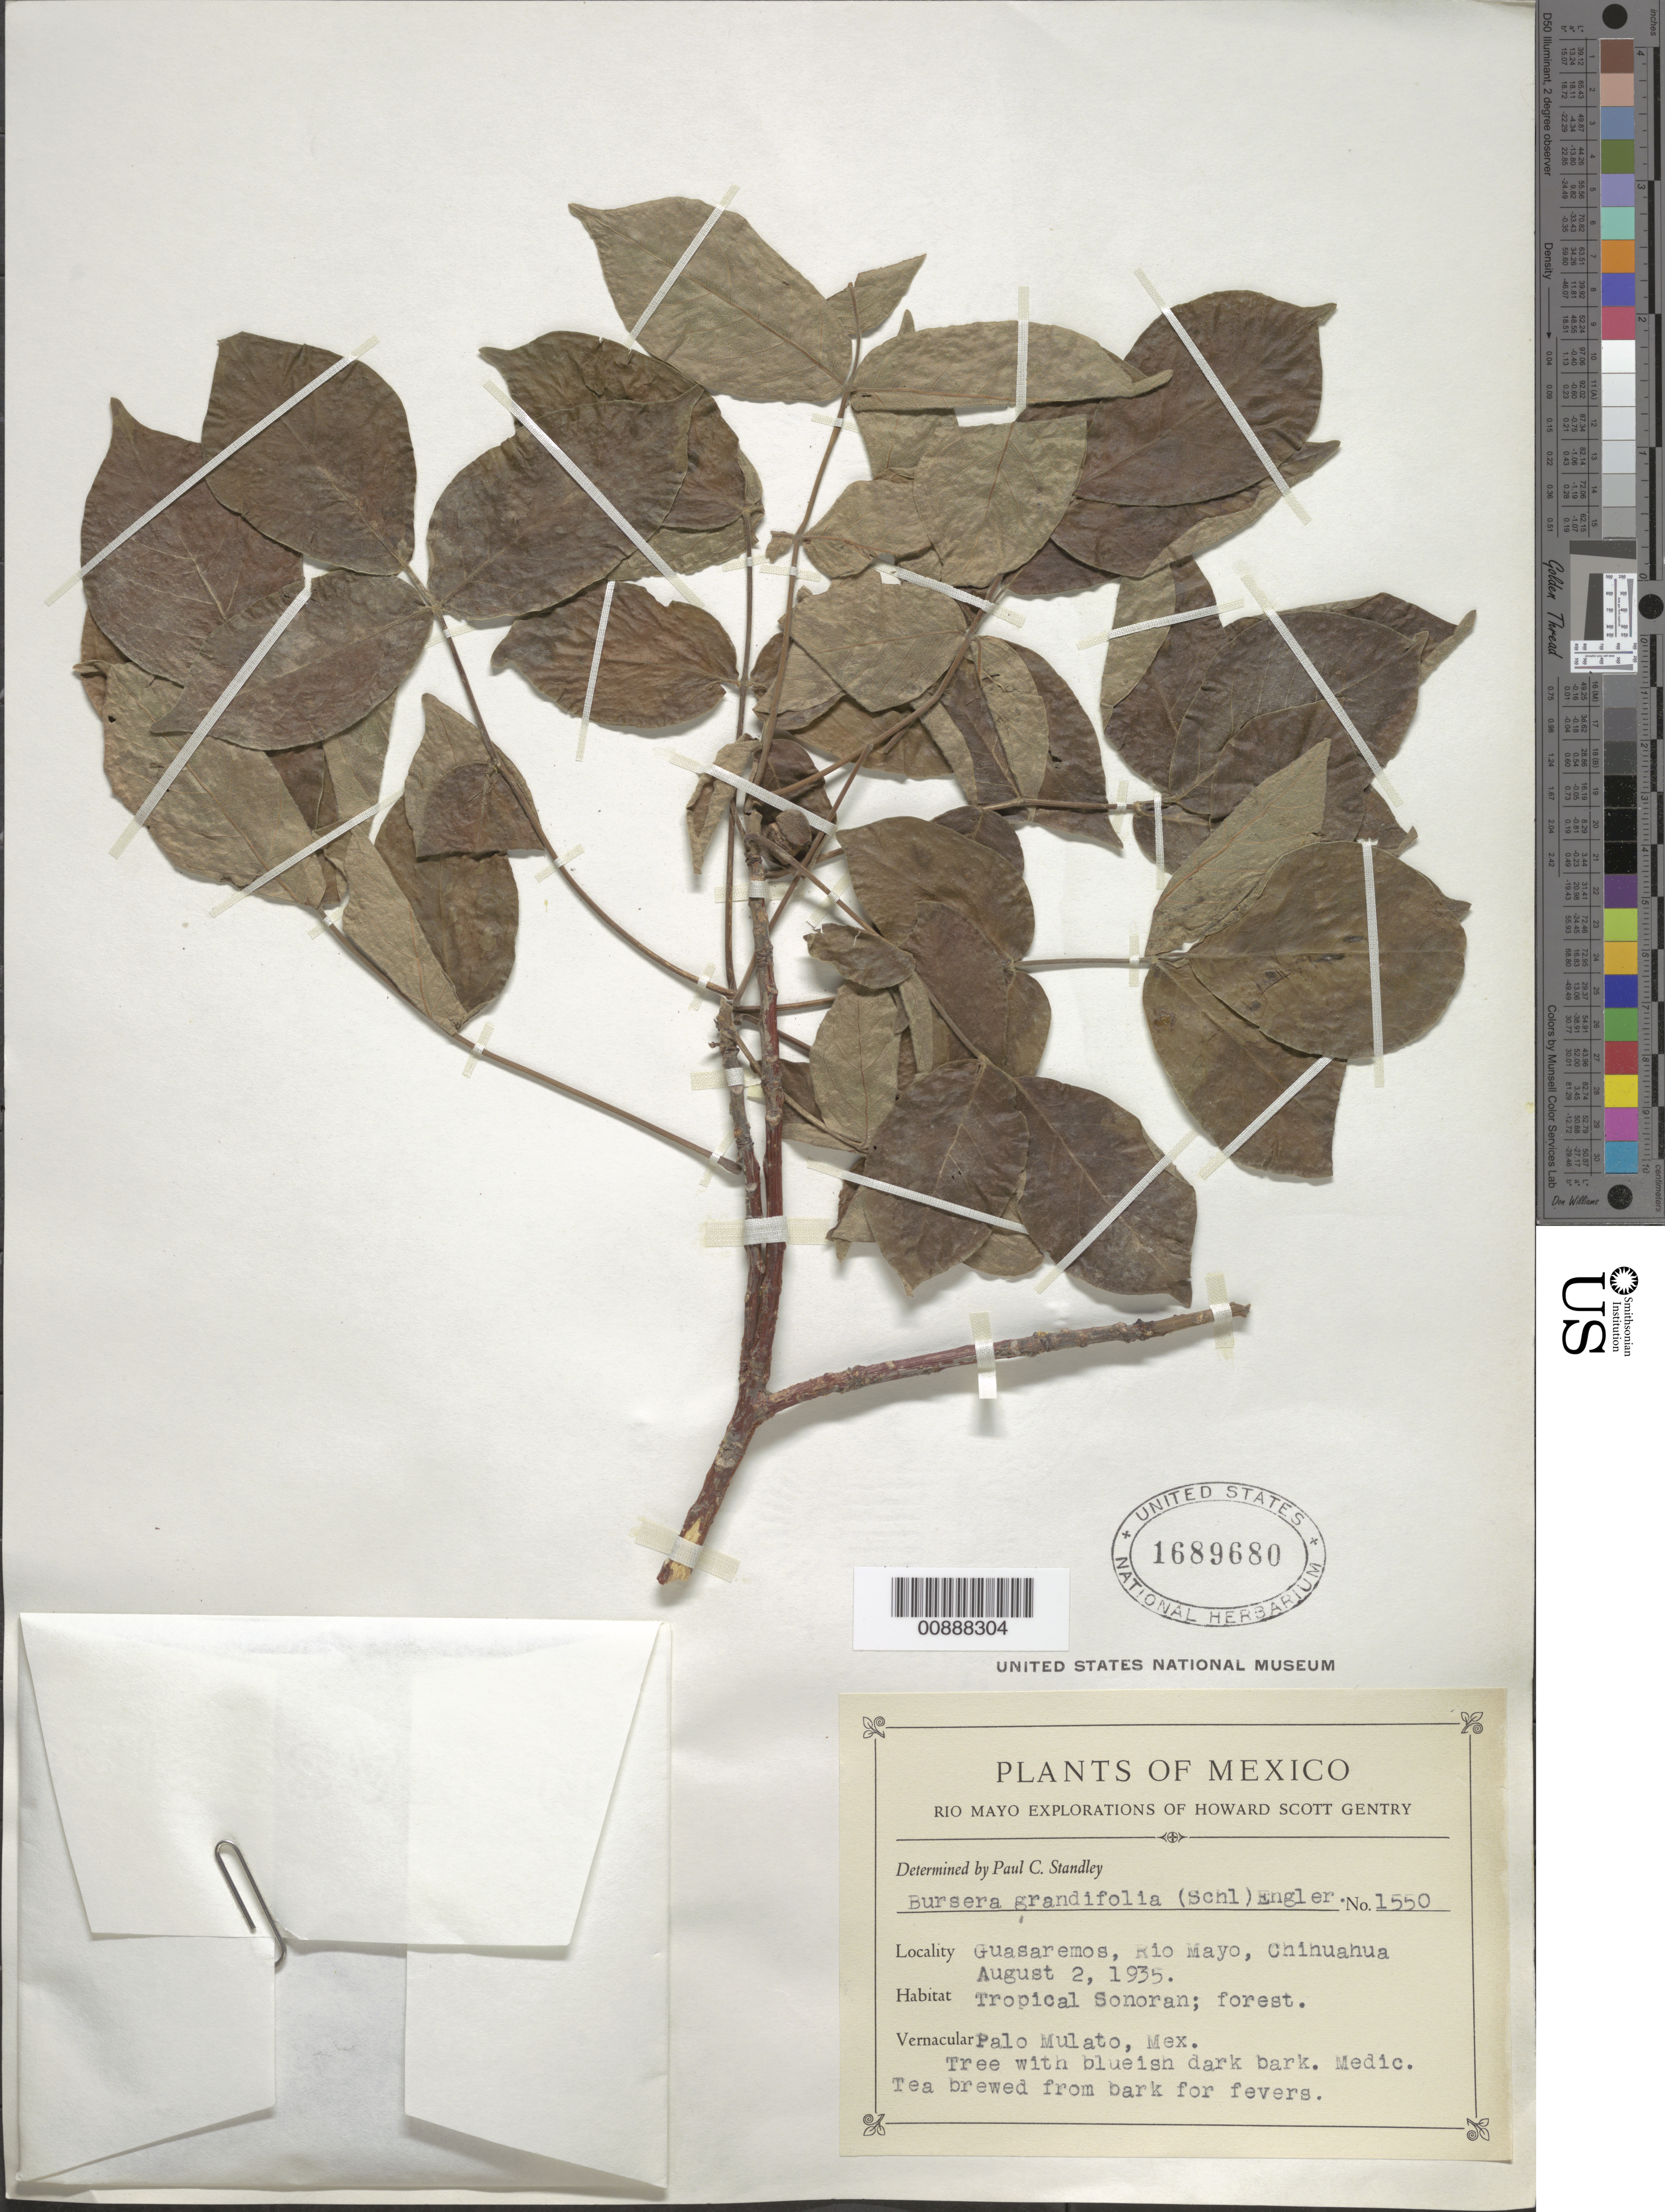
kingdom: Plantae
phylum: Tracheophyta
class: Magnoliopsida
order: Sapindales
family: Burseraceae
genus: Bursera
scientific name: Bursera grandifolia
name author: (Schltdl.) Engl.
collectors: H. S. Gentry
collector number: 1550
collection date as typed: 02 Aug 1935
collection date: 1935-08-02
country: Mexico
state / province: Chihuahua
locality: Guasaremos, Río Mayo, Chihuahua.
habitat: Tropical Sonoran; forest.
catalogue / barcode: US 1689680